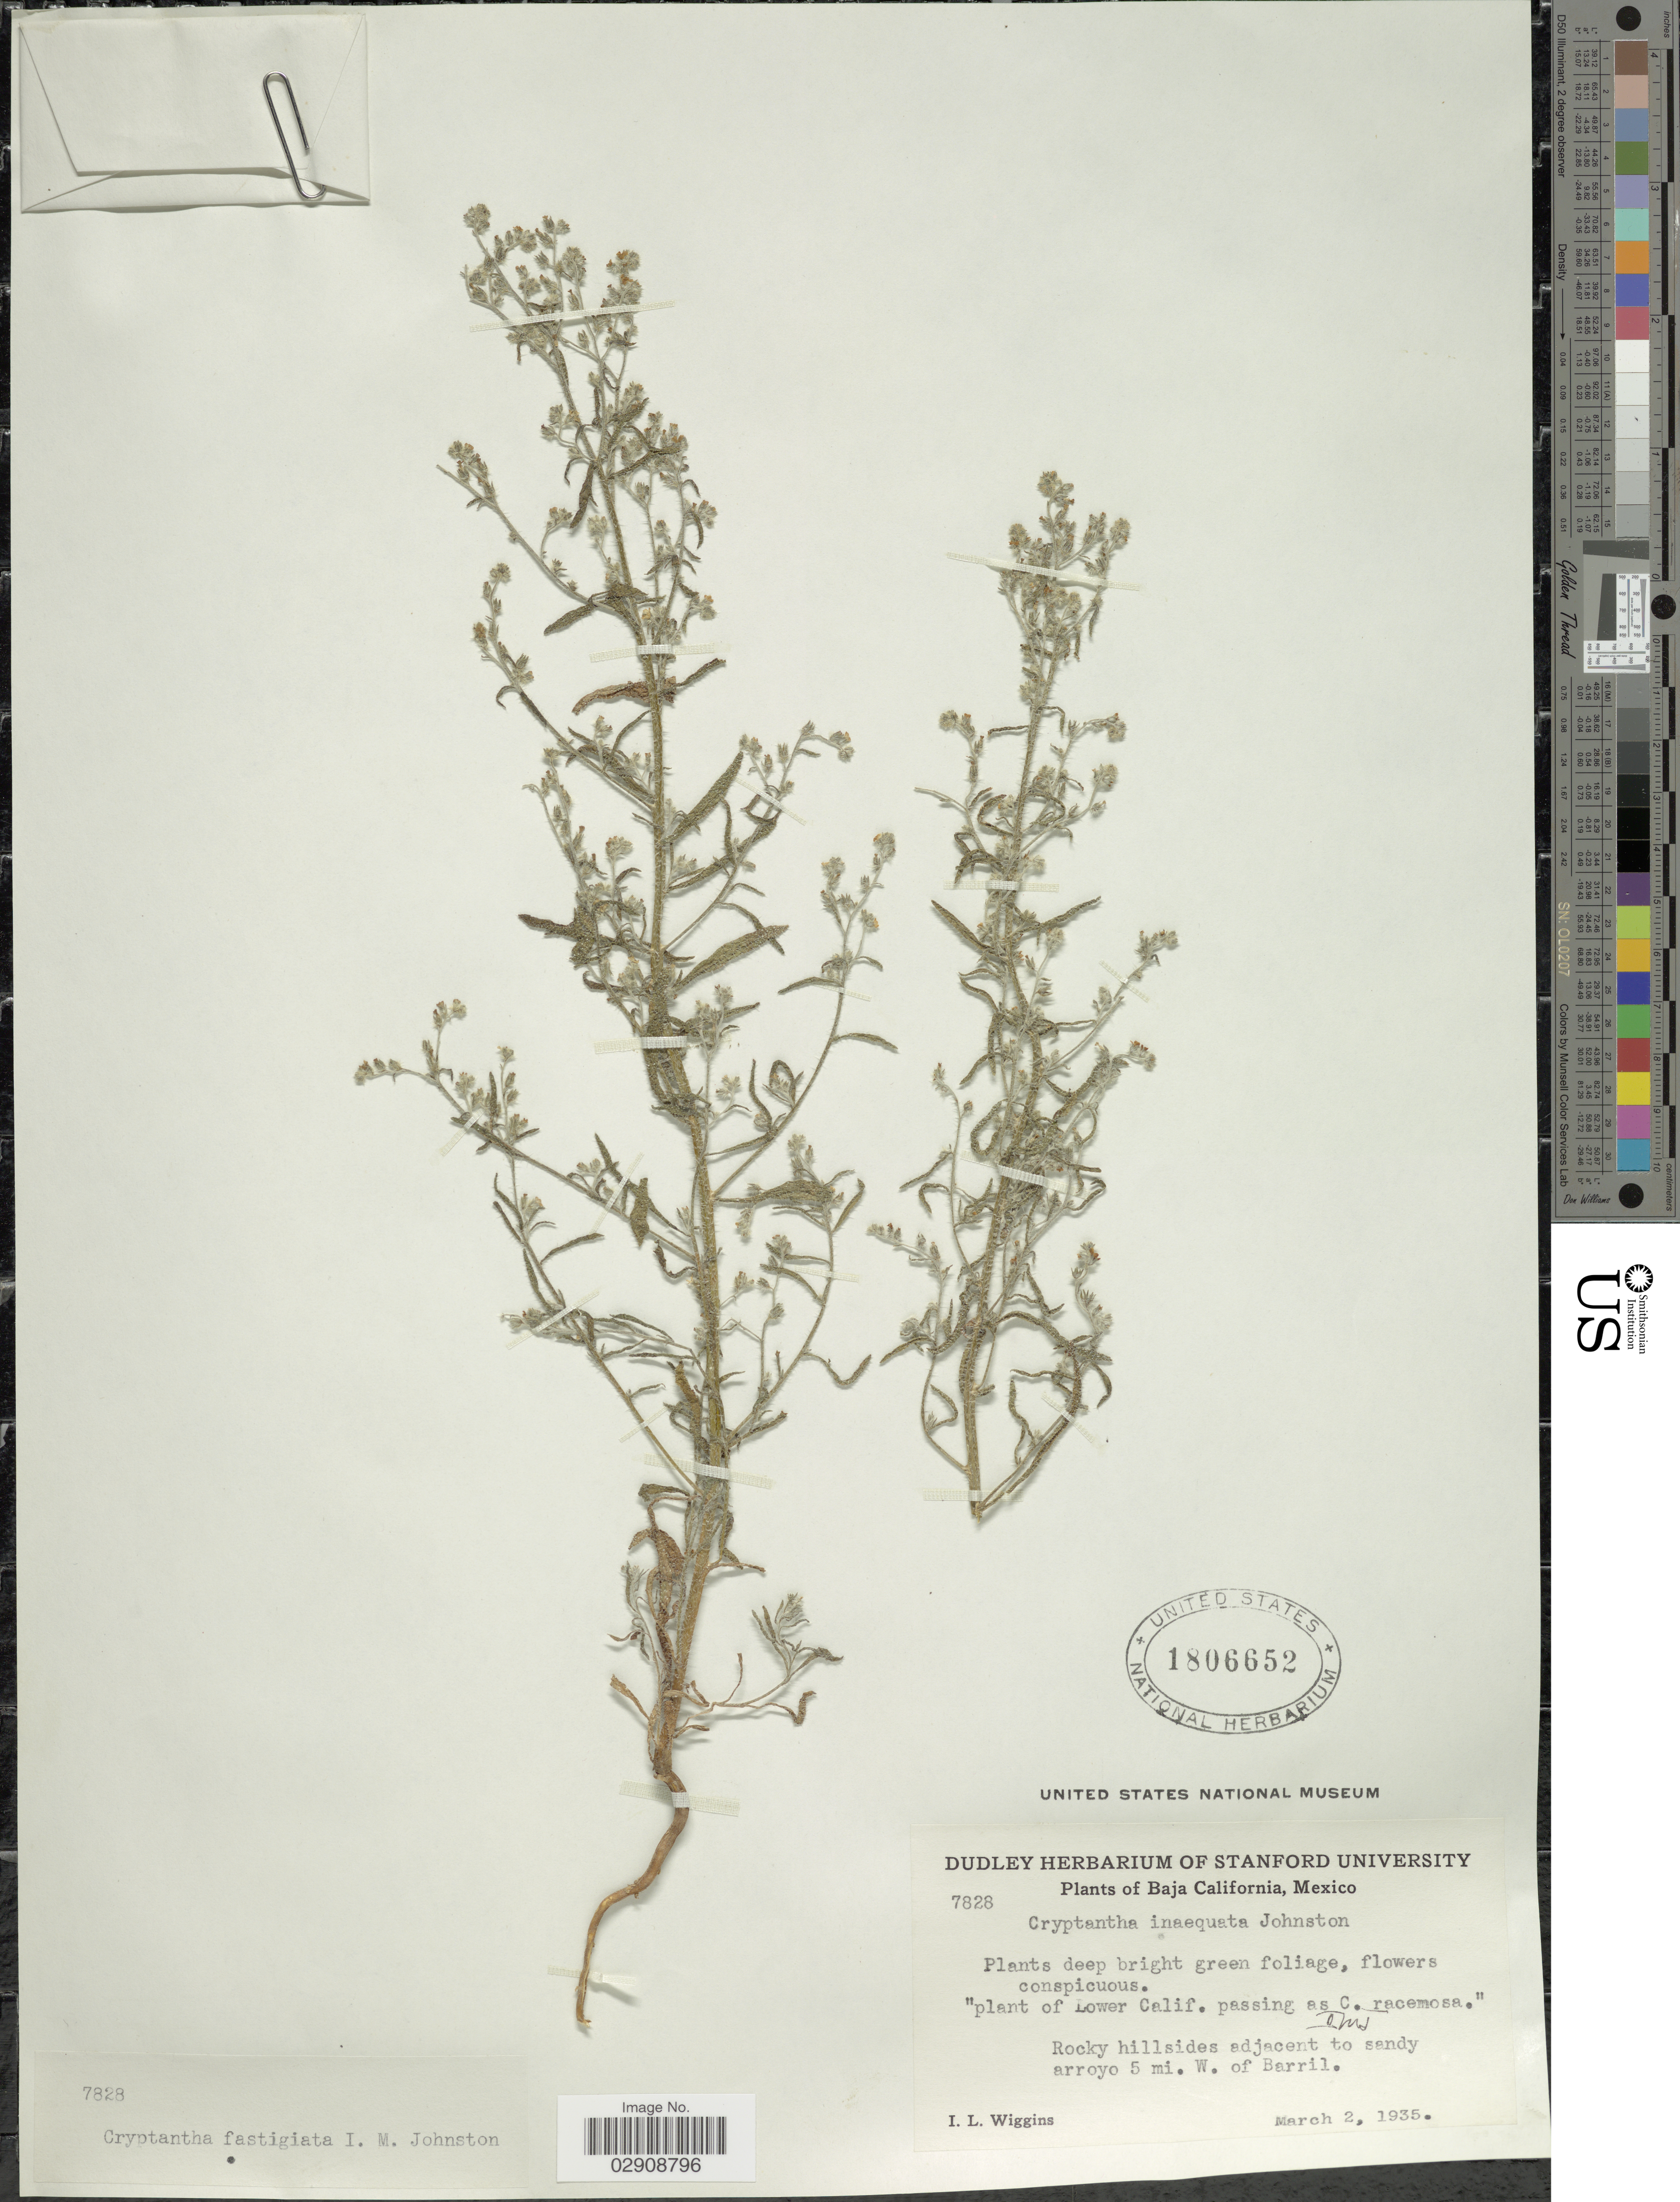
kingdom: Plantae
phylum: Tracheophyta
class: Magnoliopsida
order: Boraginales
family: Boraginaceae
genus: Cryptantha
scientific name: Cryptantha inaequata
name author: I.M. Johnst.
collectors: I. L. Wiggins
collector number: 7828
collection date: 1935-03-02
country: Mexico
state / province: Baja California Norte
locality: Rocky hillsides adjacent to sandy arroyo 5 mi. W. of Barril.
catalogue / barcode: US 1806652